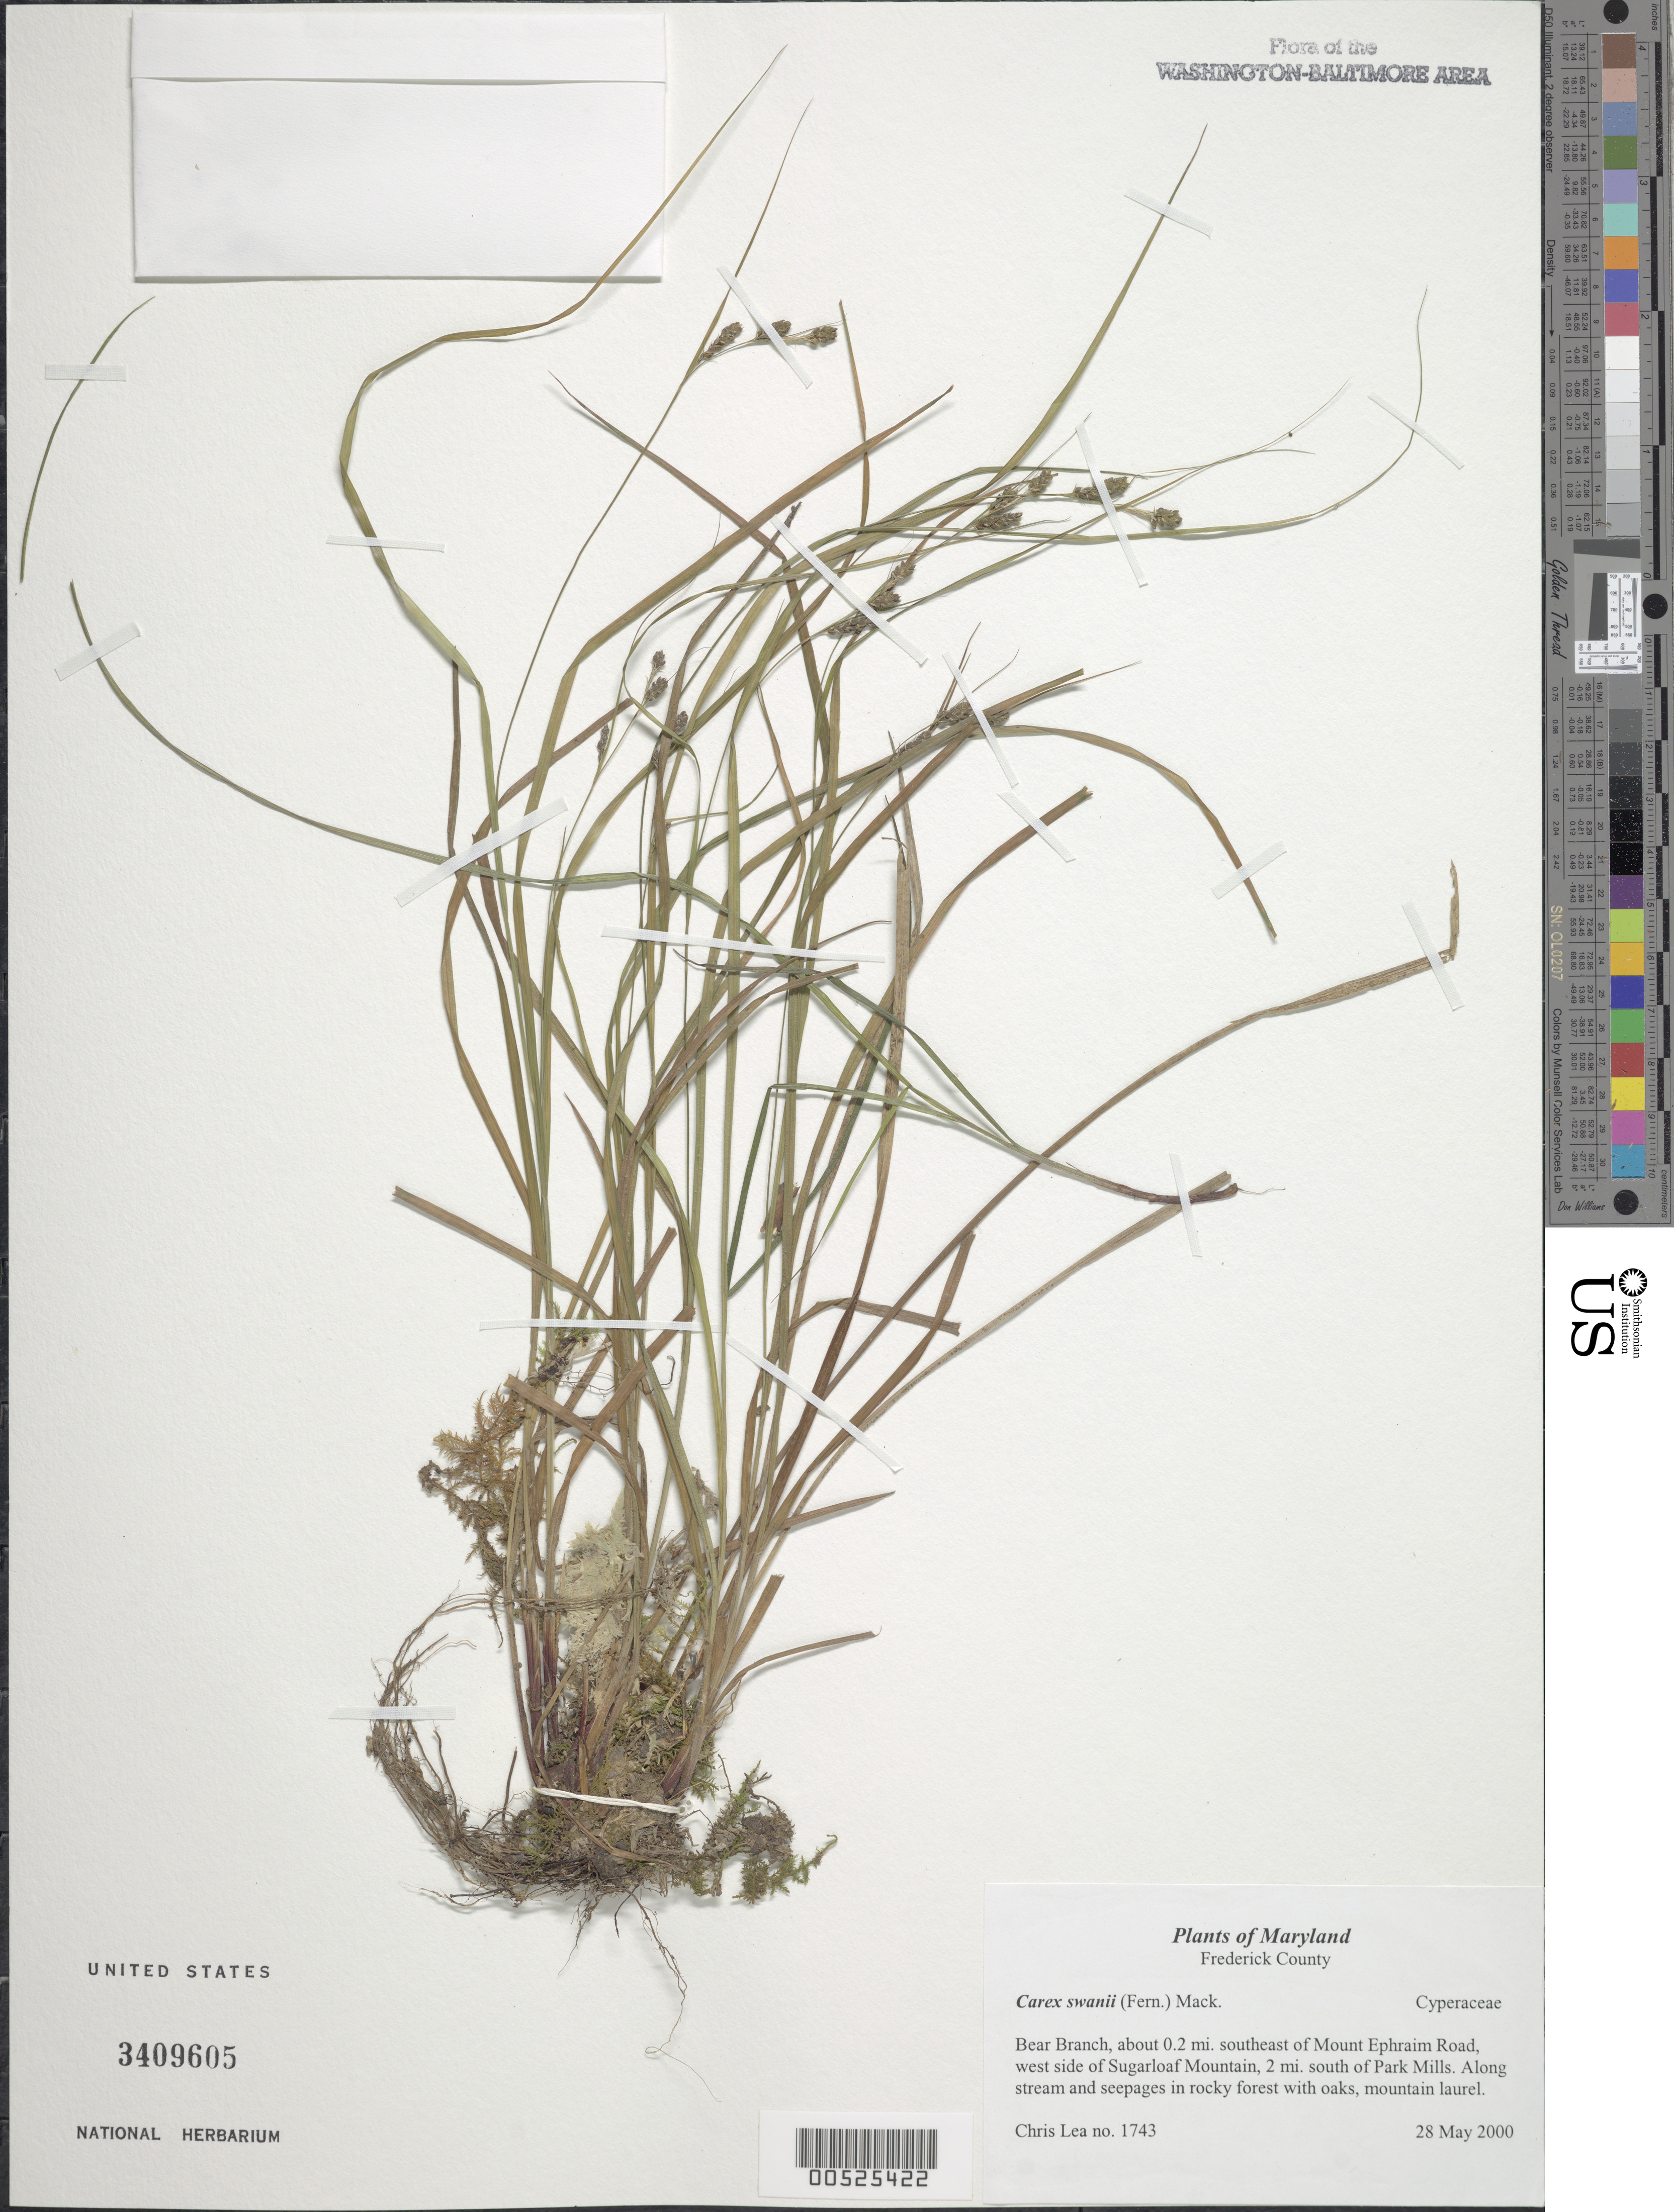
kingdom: Plantae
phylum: Tracheophyta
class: Liliopsida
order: Poales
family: Cyperaceae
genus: Carex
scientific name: Carex swanii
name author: (Fernald) Mack.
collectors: C. Lea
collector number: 1743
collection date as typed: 28 May 2000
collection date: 2000-05-28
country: United States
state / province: Maryland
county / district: Frederick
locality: Bear Branch, about 0.2 mi. southwest of Mount Ephraim Road, west side of Sugarloaf Mountain, 2 mi. south of Park Mills.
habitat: Along stream and seepages in rocky forest with oaks, mountain laurel.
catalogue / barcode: US 3409605